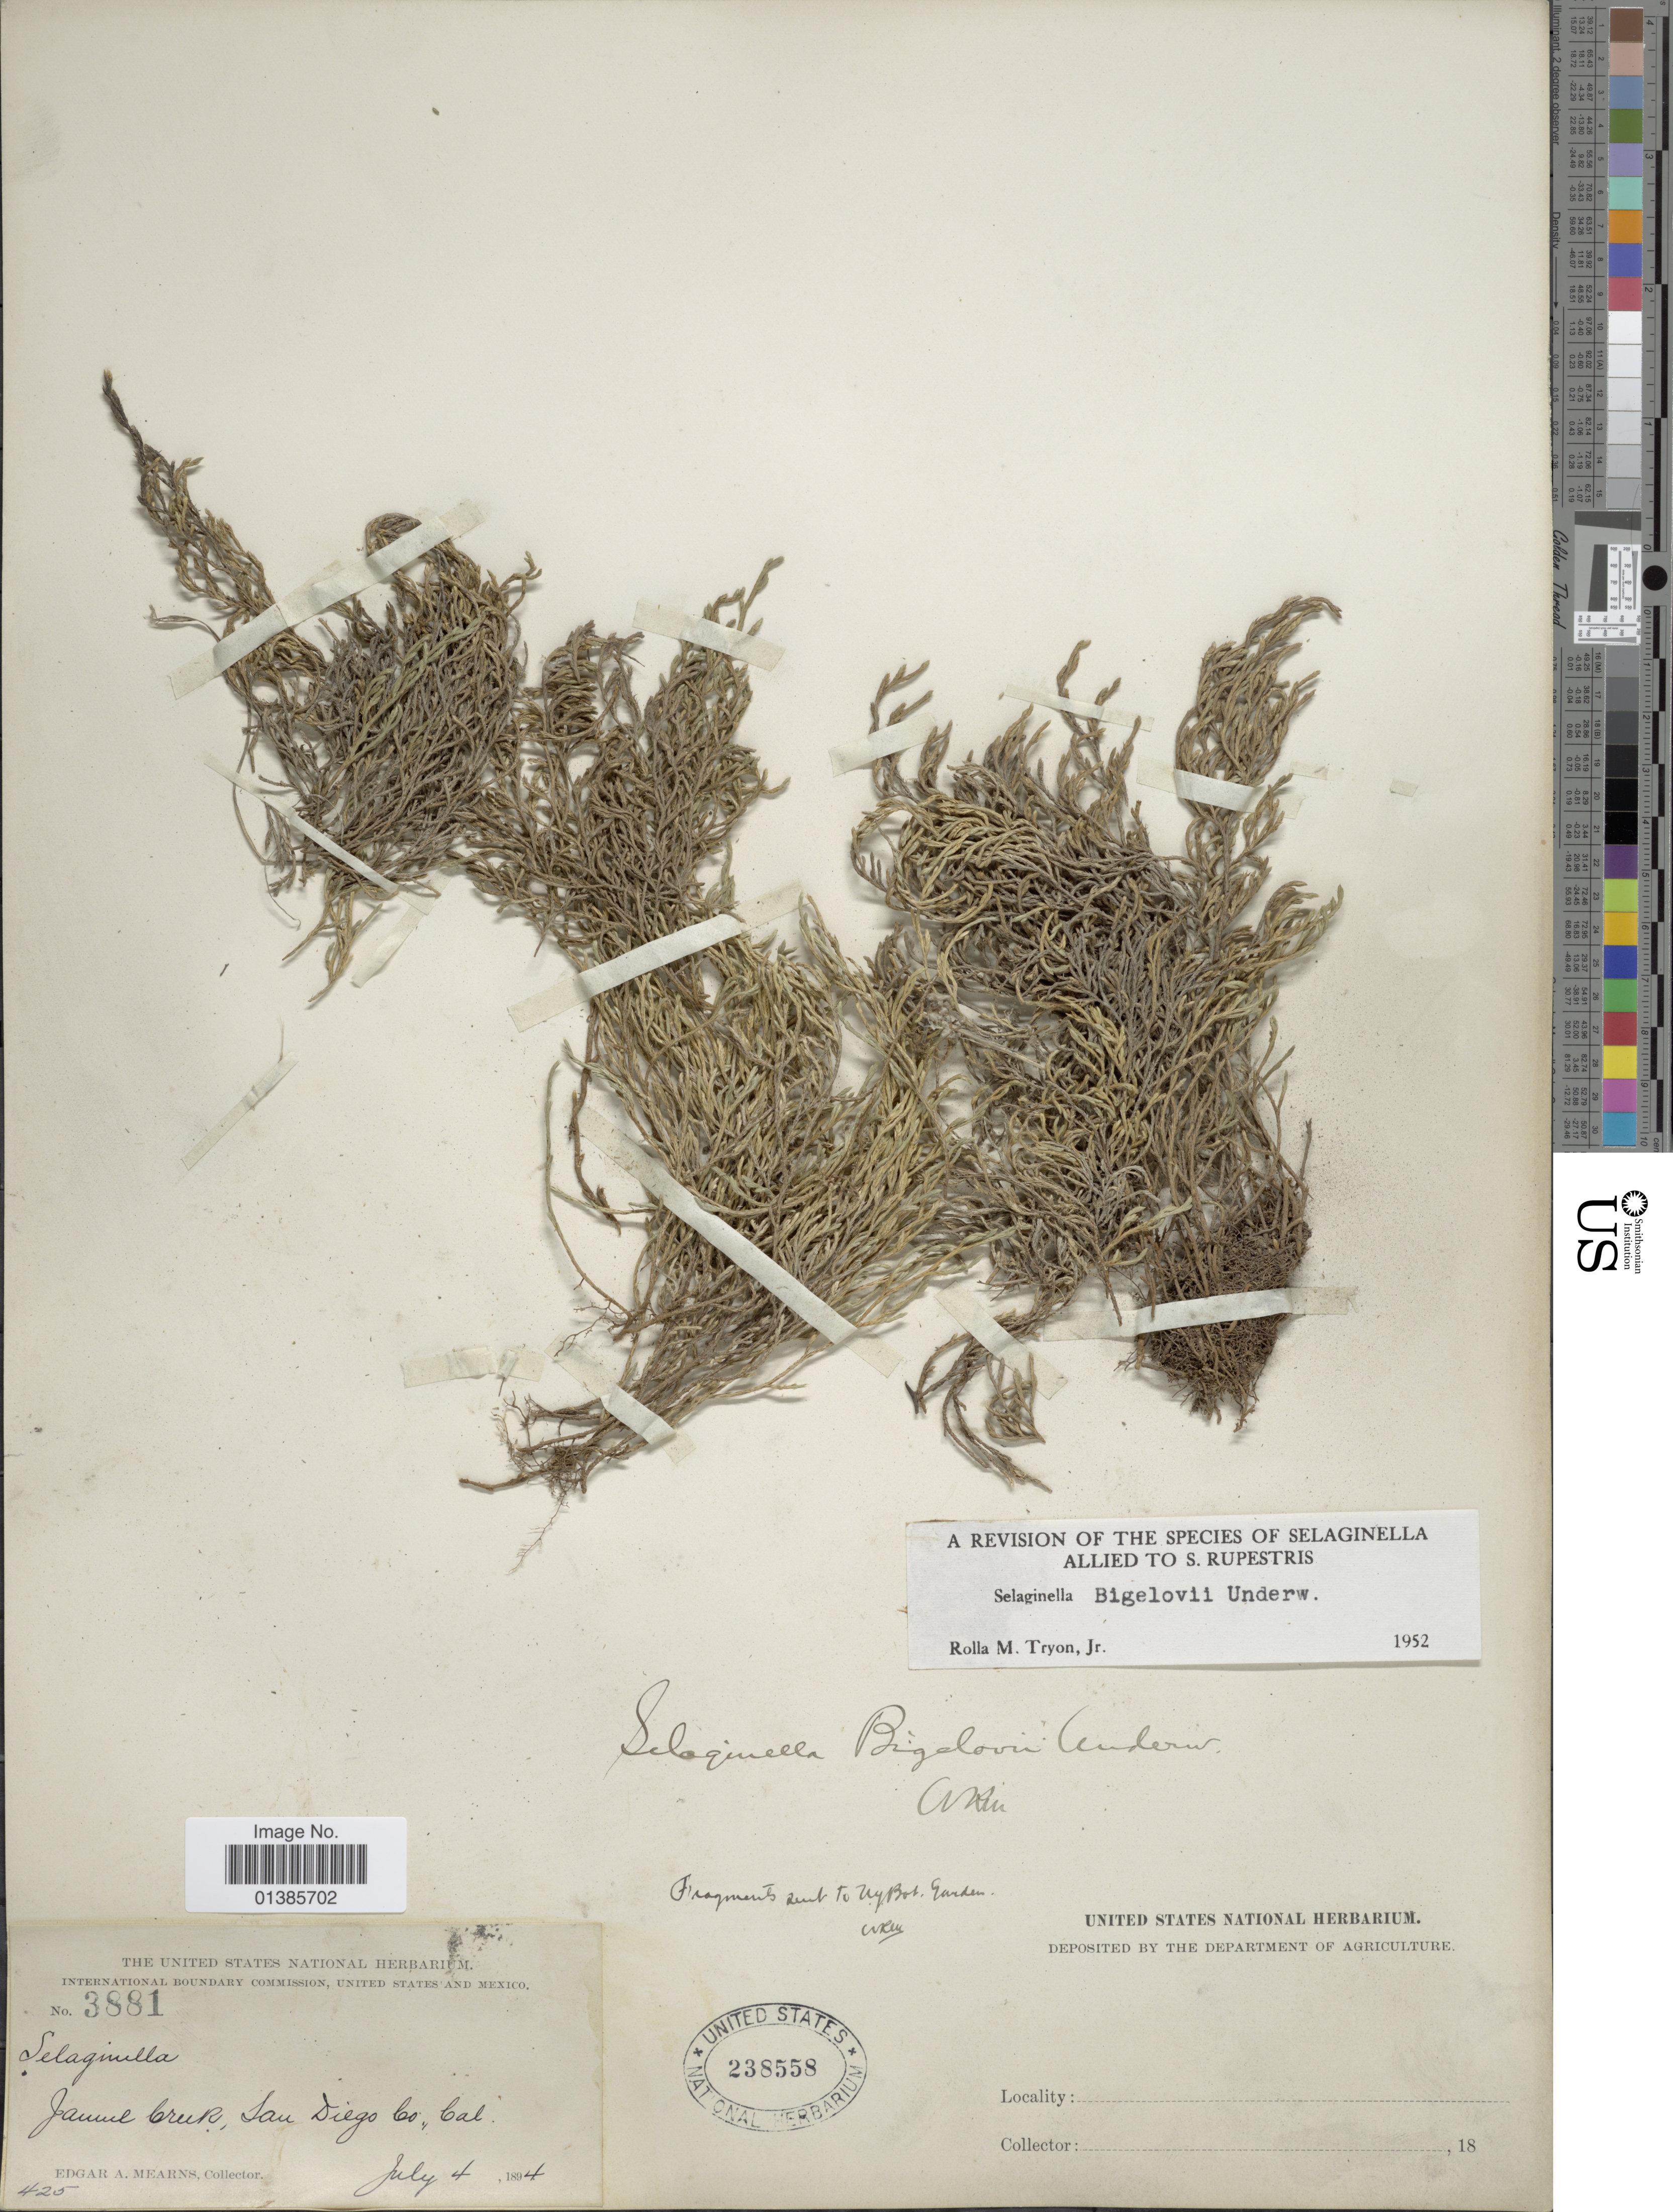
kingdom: Plantae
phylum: Tracheophyta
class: Lycopodiopsida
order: Selaginellales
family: Selaginellaceae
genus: Selaginella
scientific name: Selaginella bigelovii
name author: Underw.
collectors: E. A. Mearns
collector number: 425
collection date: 1894-07-04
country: United States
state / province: California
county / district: San Diego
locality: Jamul Creek, San Diego Co.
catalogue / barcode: US 238558